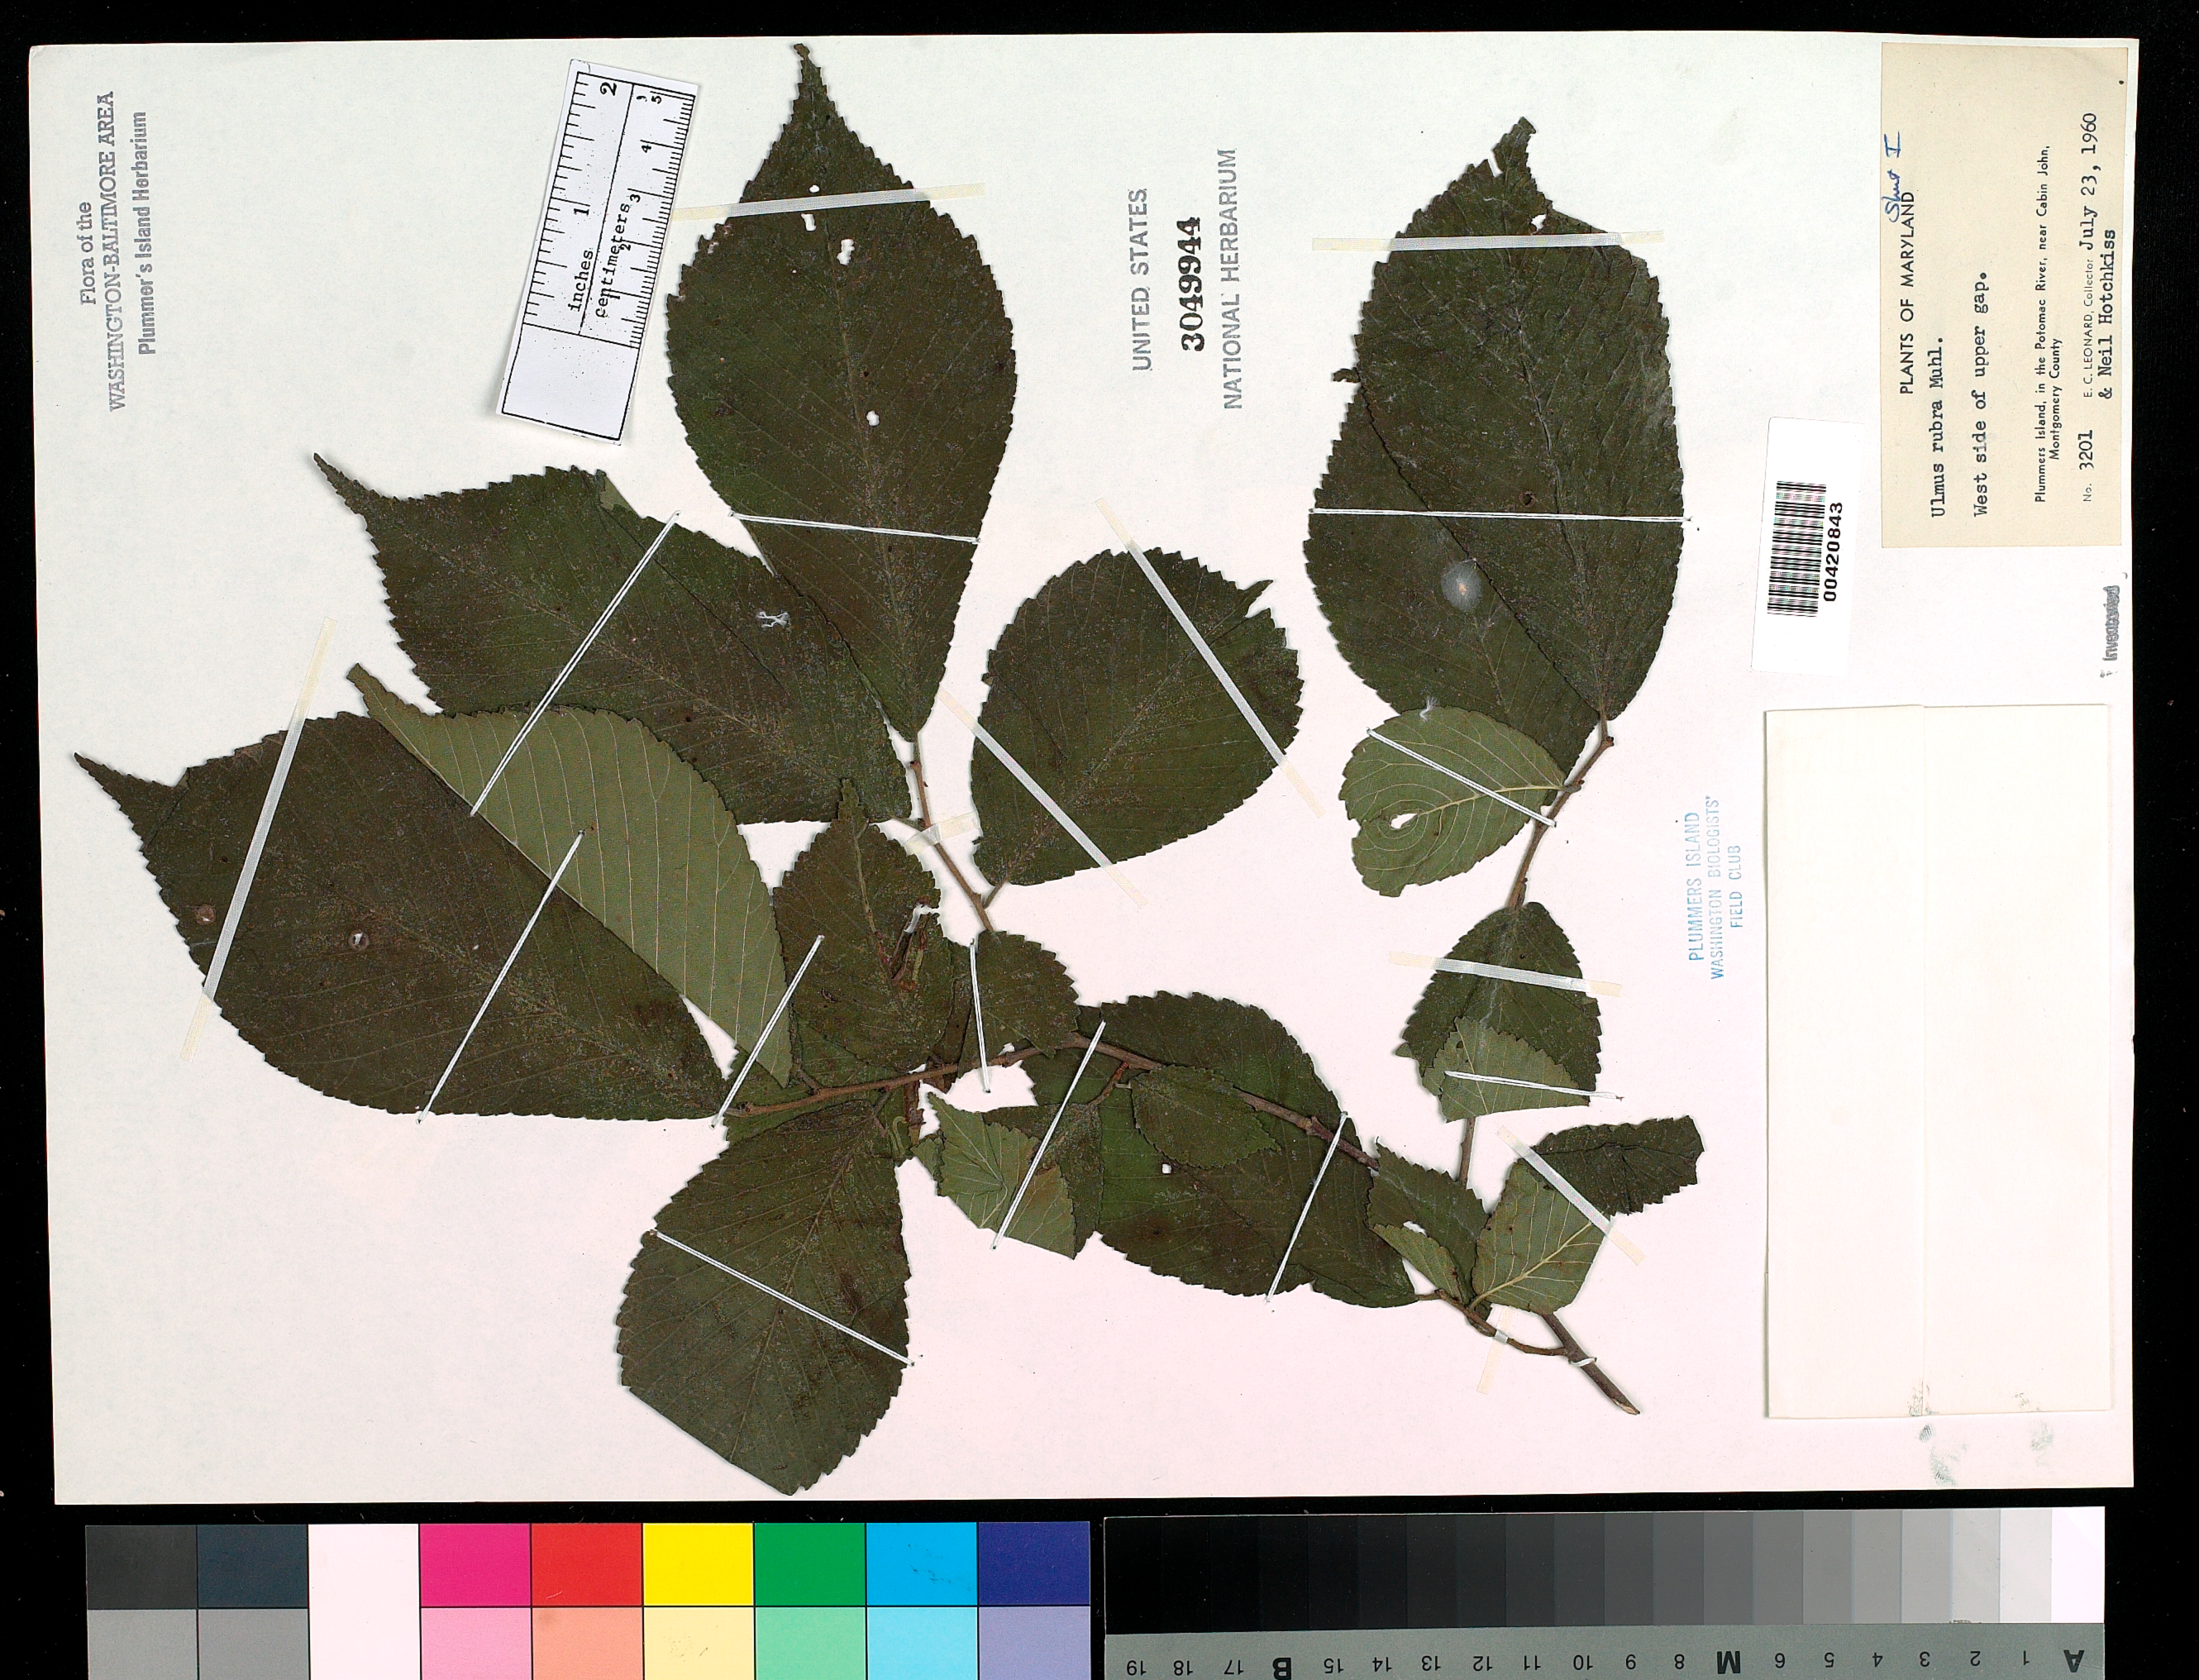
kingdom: Plantae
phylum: Tracheophyta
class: Magnoliopsida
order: Rosales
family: Ulmaceae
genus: Ulmus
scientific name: Ulmus rubra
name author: Muhl.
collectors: E. C. Leonard & N. Hotchkiss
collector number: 3201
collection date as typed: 23 Jul 1960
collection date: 1960-07-23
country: United States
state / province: Maryland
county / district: Montgomery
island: Plummers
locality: Plummer's Island; west side of upper Gap C. & O. Canal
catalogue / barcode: US 3049944